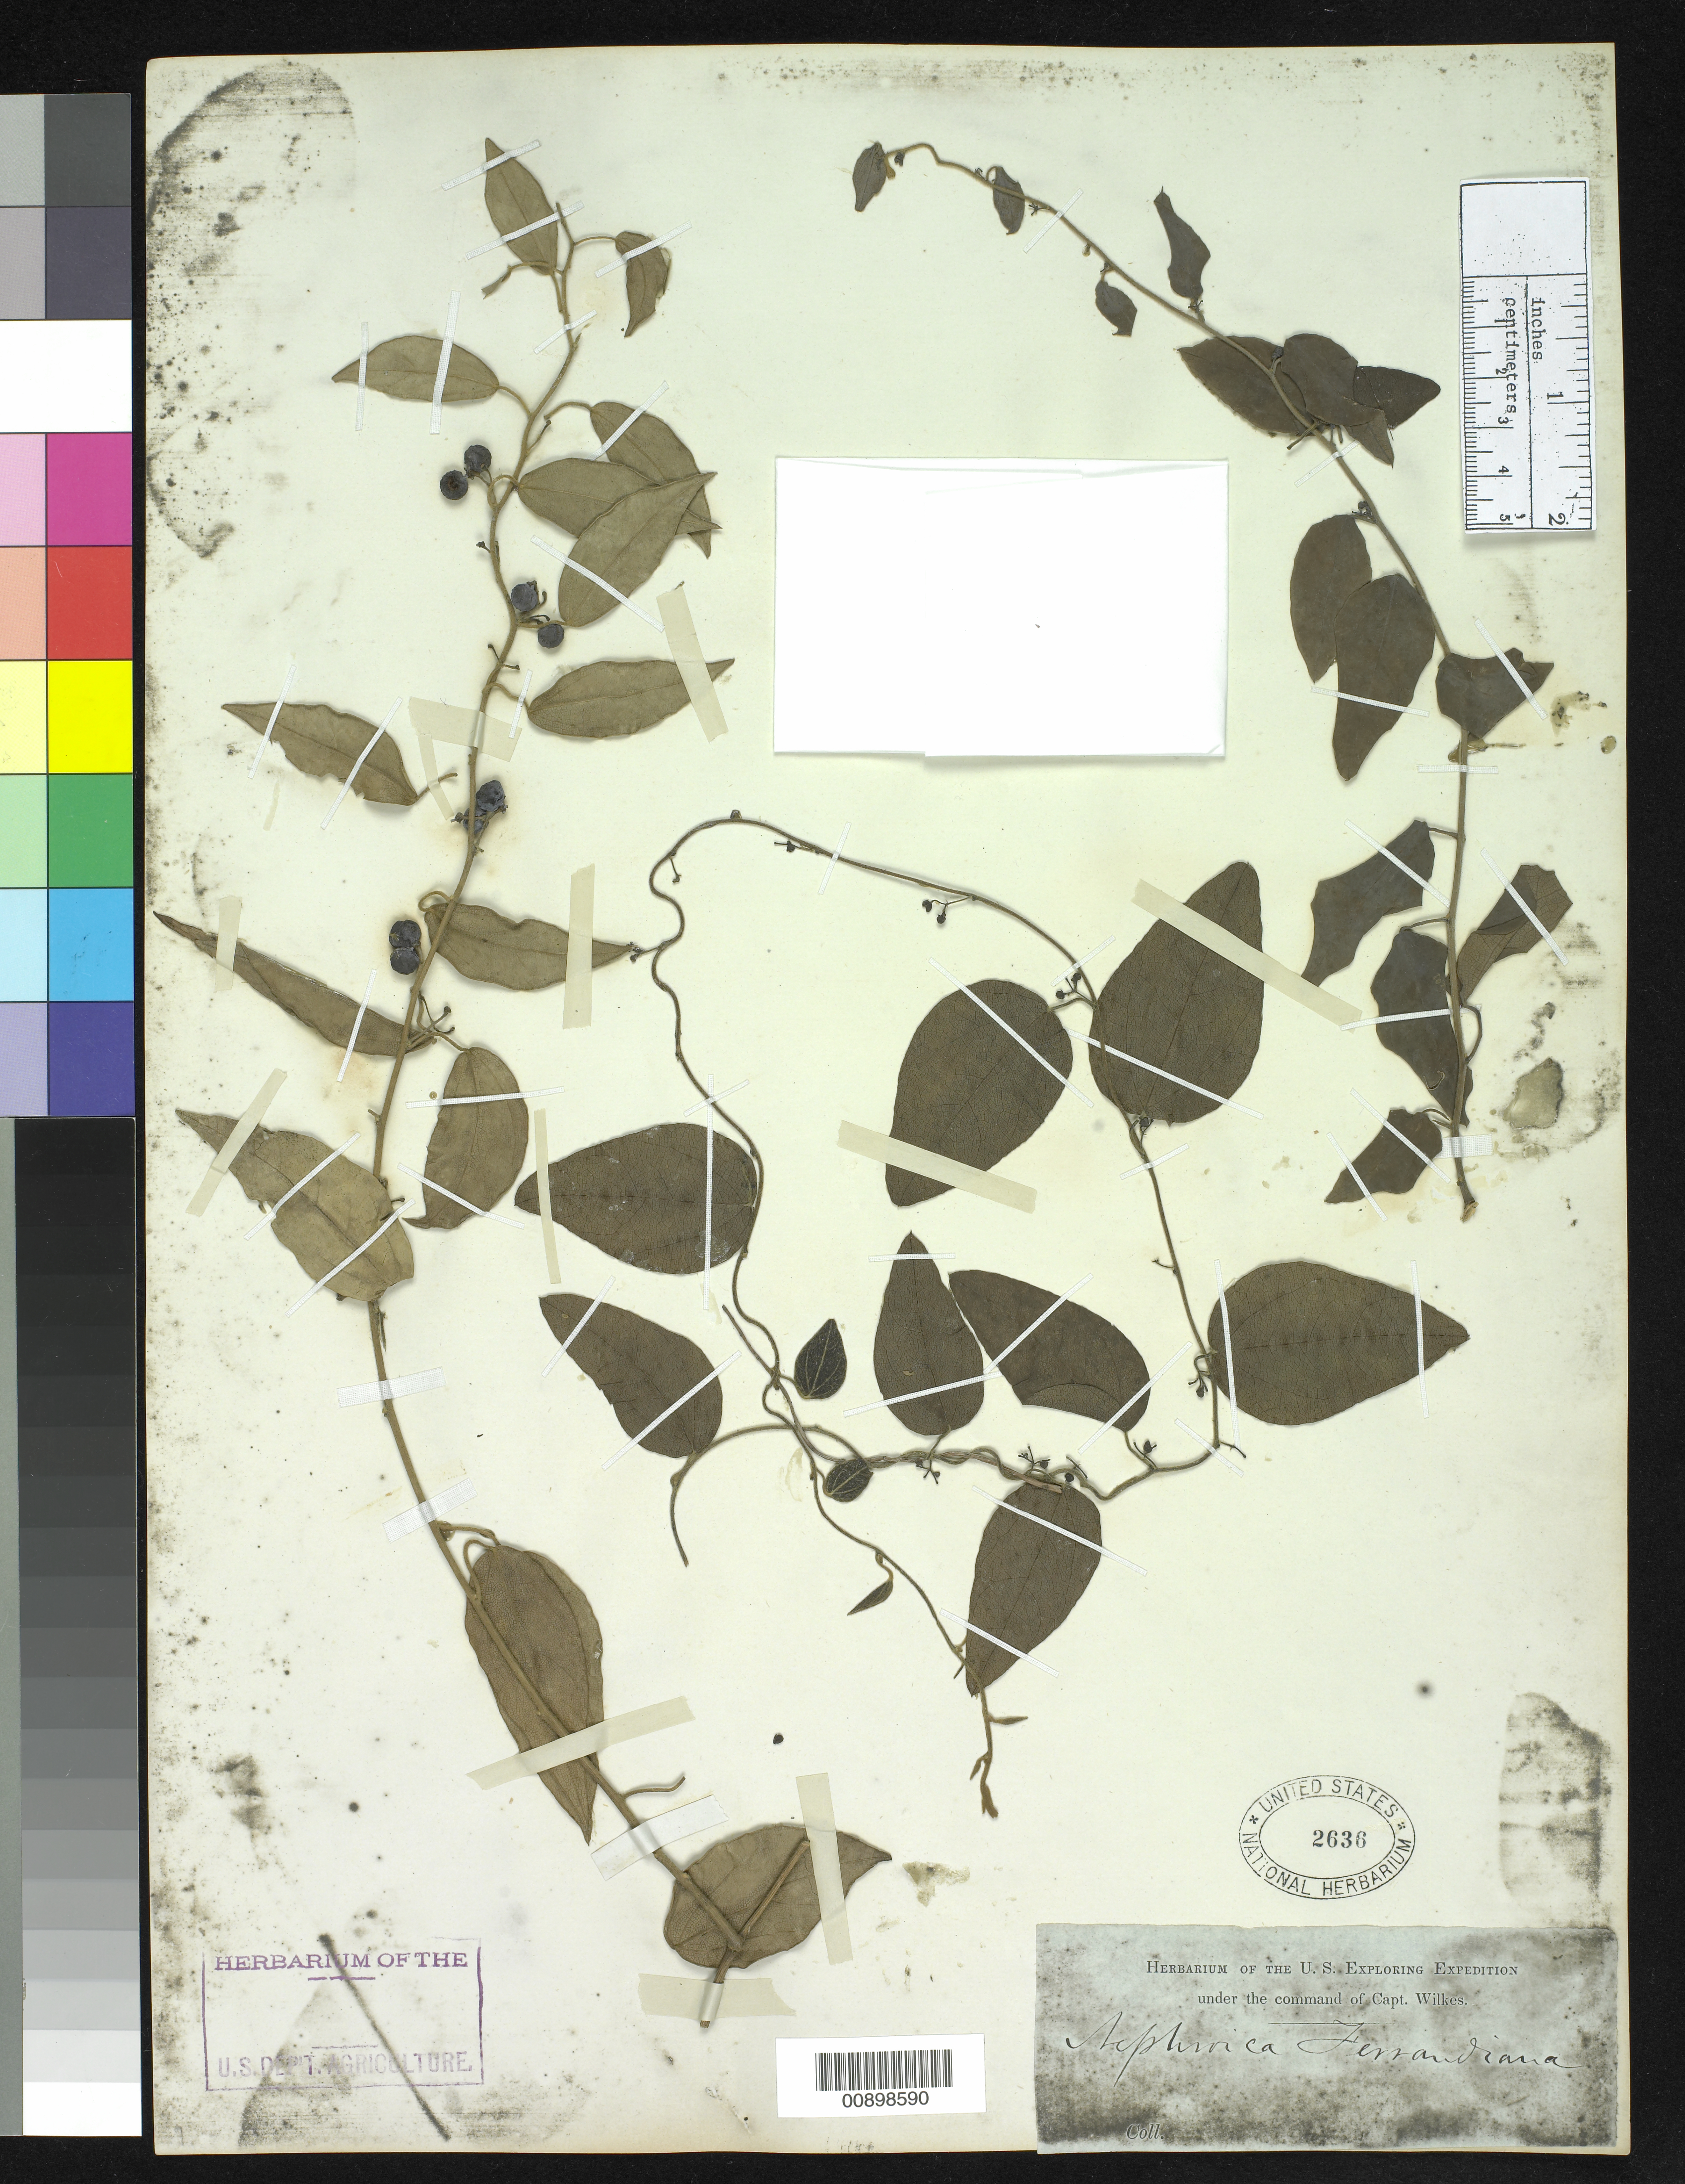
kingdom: Plantae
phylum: Tracheophyta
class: Magnoliopsida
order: Ranunculales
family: Menispermaceae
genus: Cocculus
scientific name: Cocculus orbiculatus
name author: (L.) DC.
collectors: Wilkes Explor. Exped.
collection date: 1838/1842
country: United States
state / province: Hawaii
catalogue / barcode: US 2636